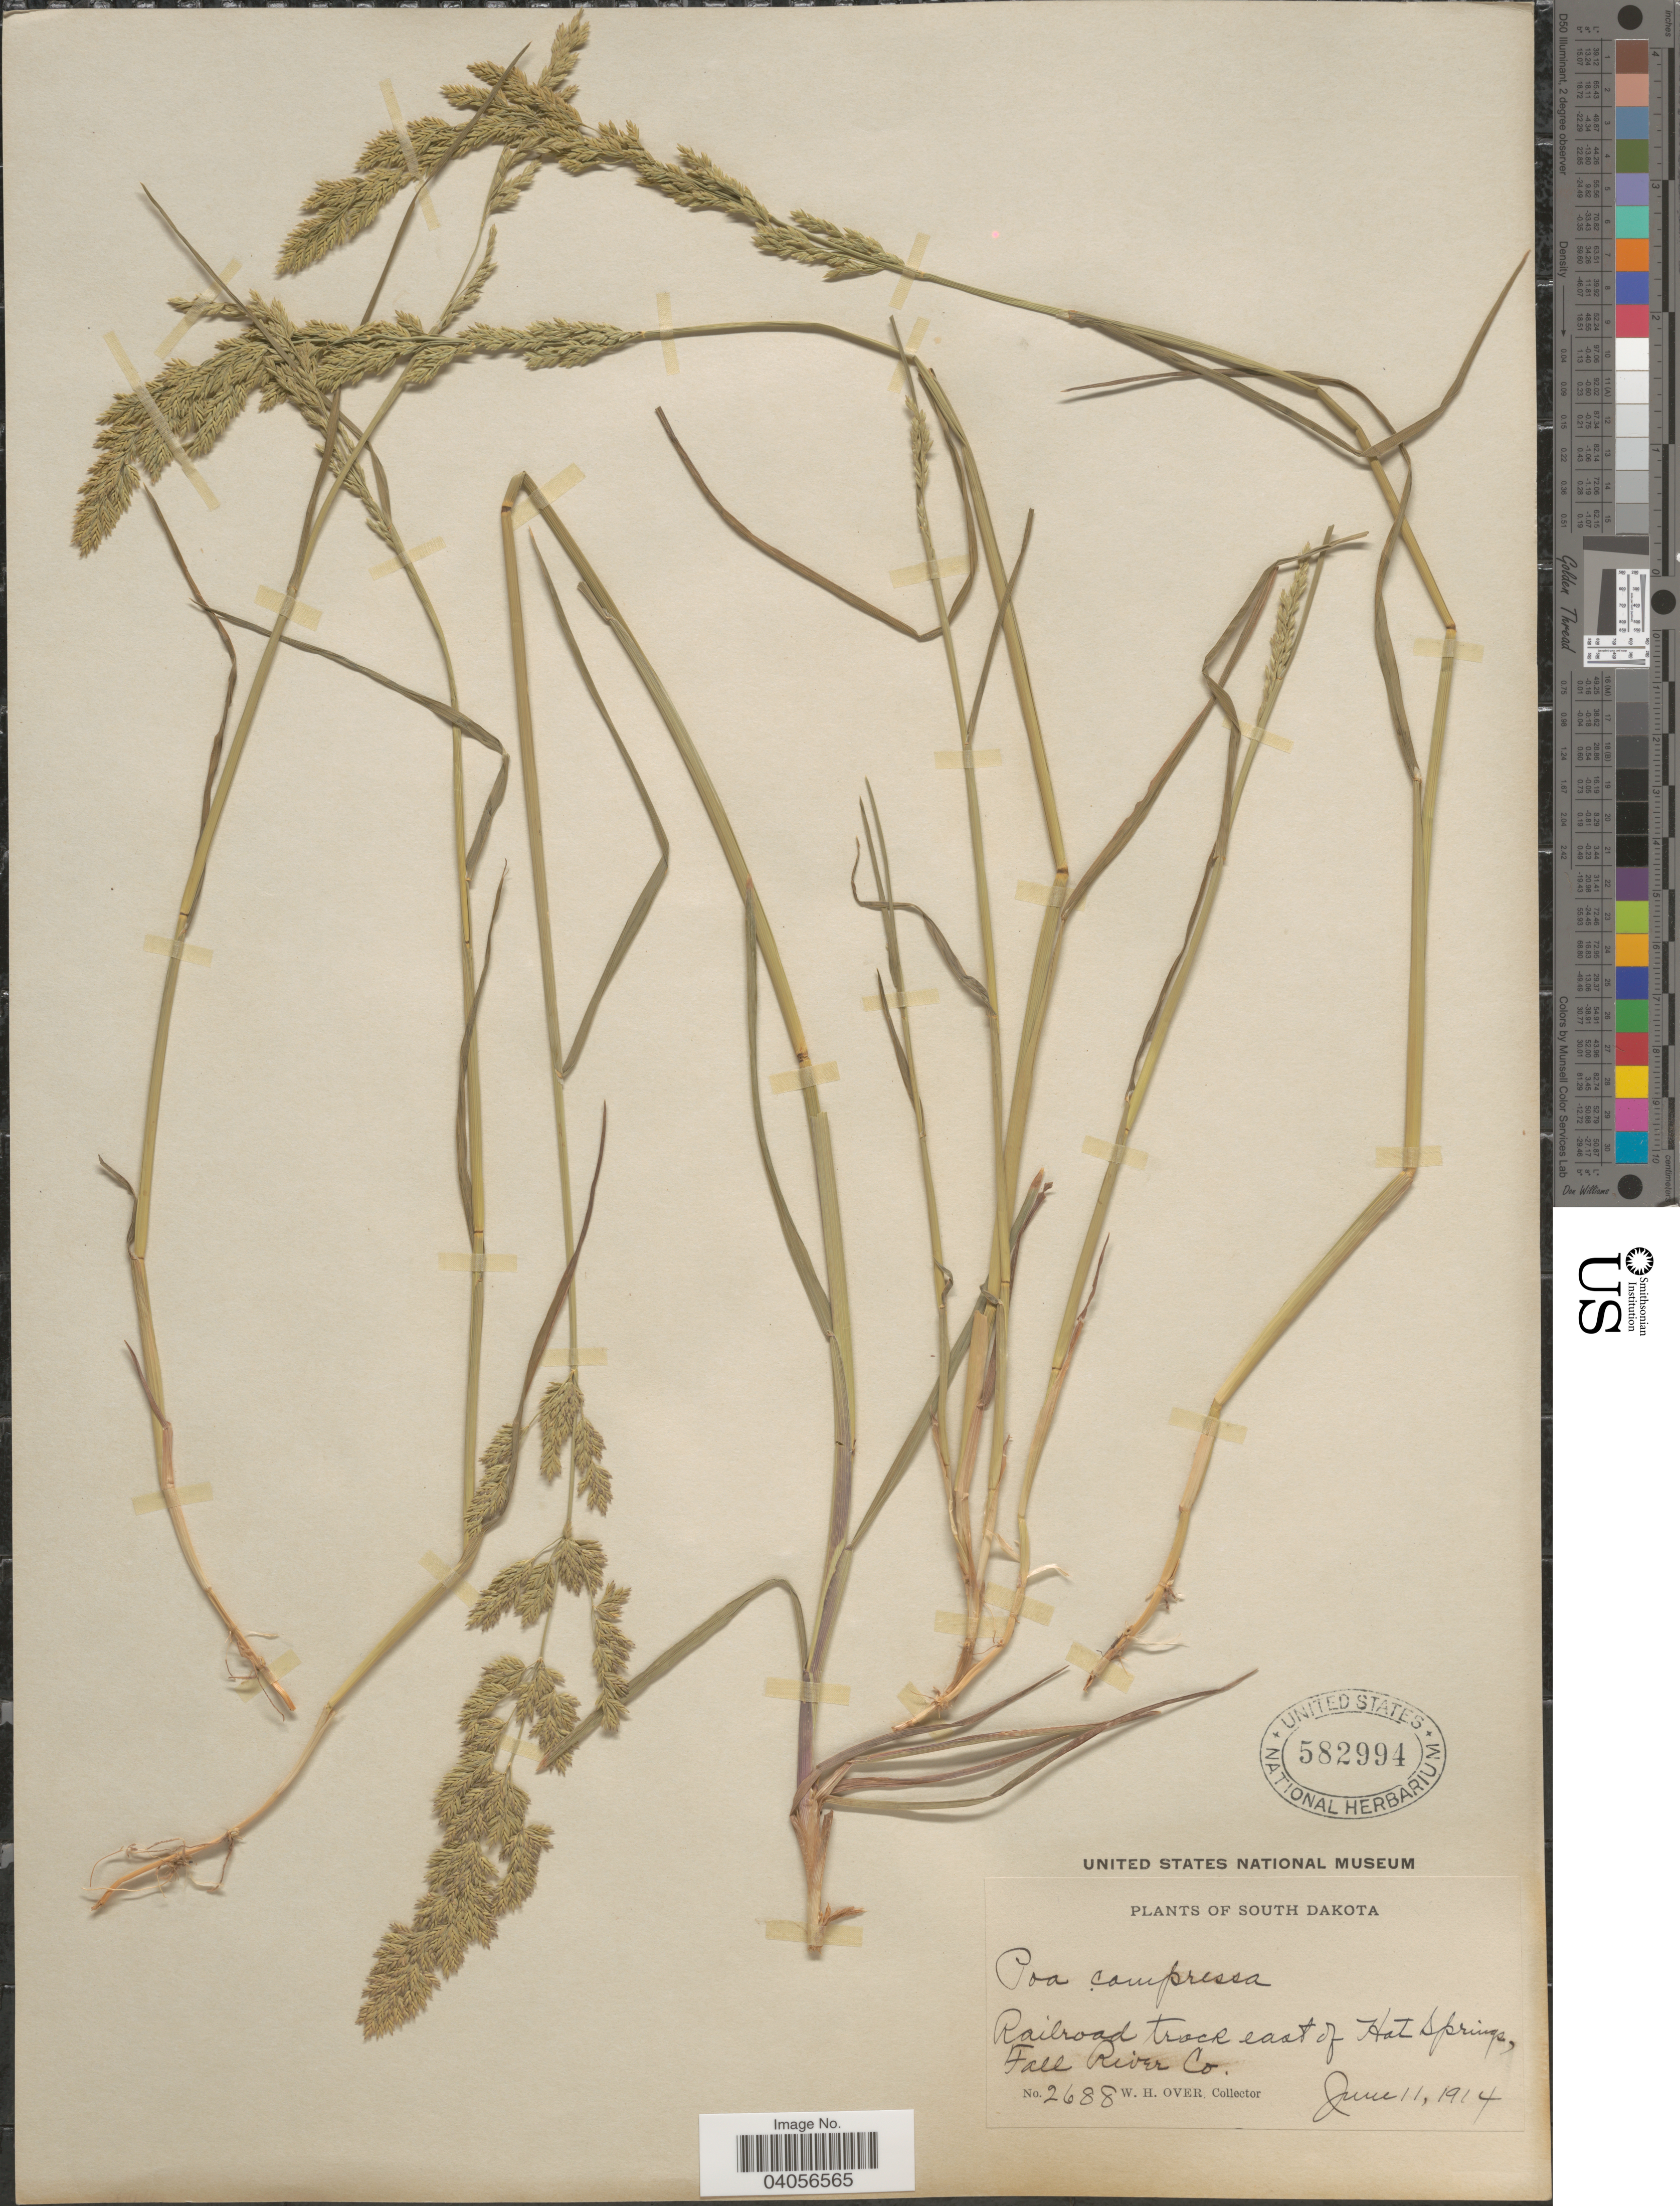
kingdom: Plantae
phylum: Tracheophyta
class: Liliopsida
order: Poales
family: Poaceae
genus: Poa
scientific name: Poa compressa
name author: L.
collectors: W. Over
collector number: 2688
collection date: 1914-06-11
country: United States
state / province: South Dakota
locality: Railroad track east of Hot Springs, Fall River Co.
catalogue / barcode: US 582994